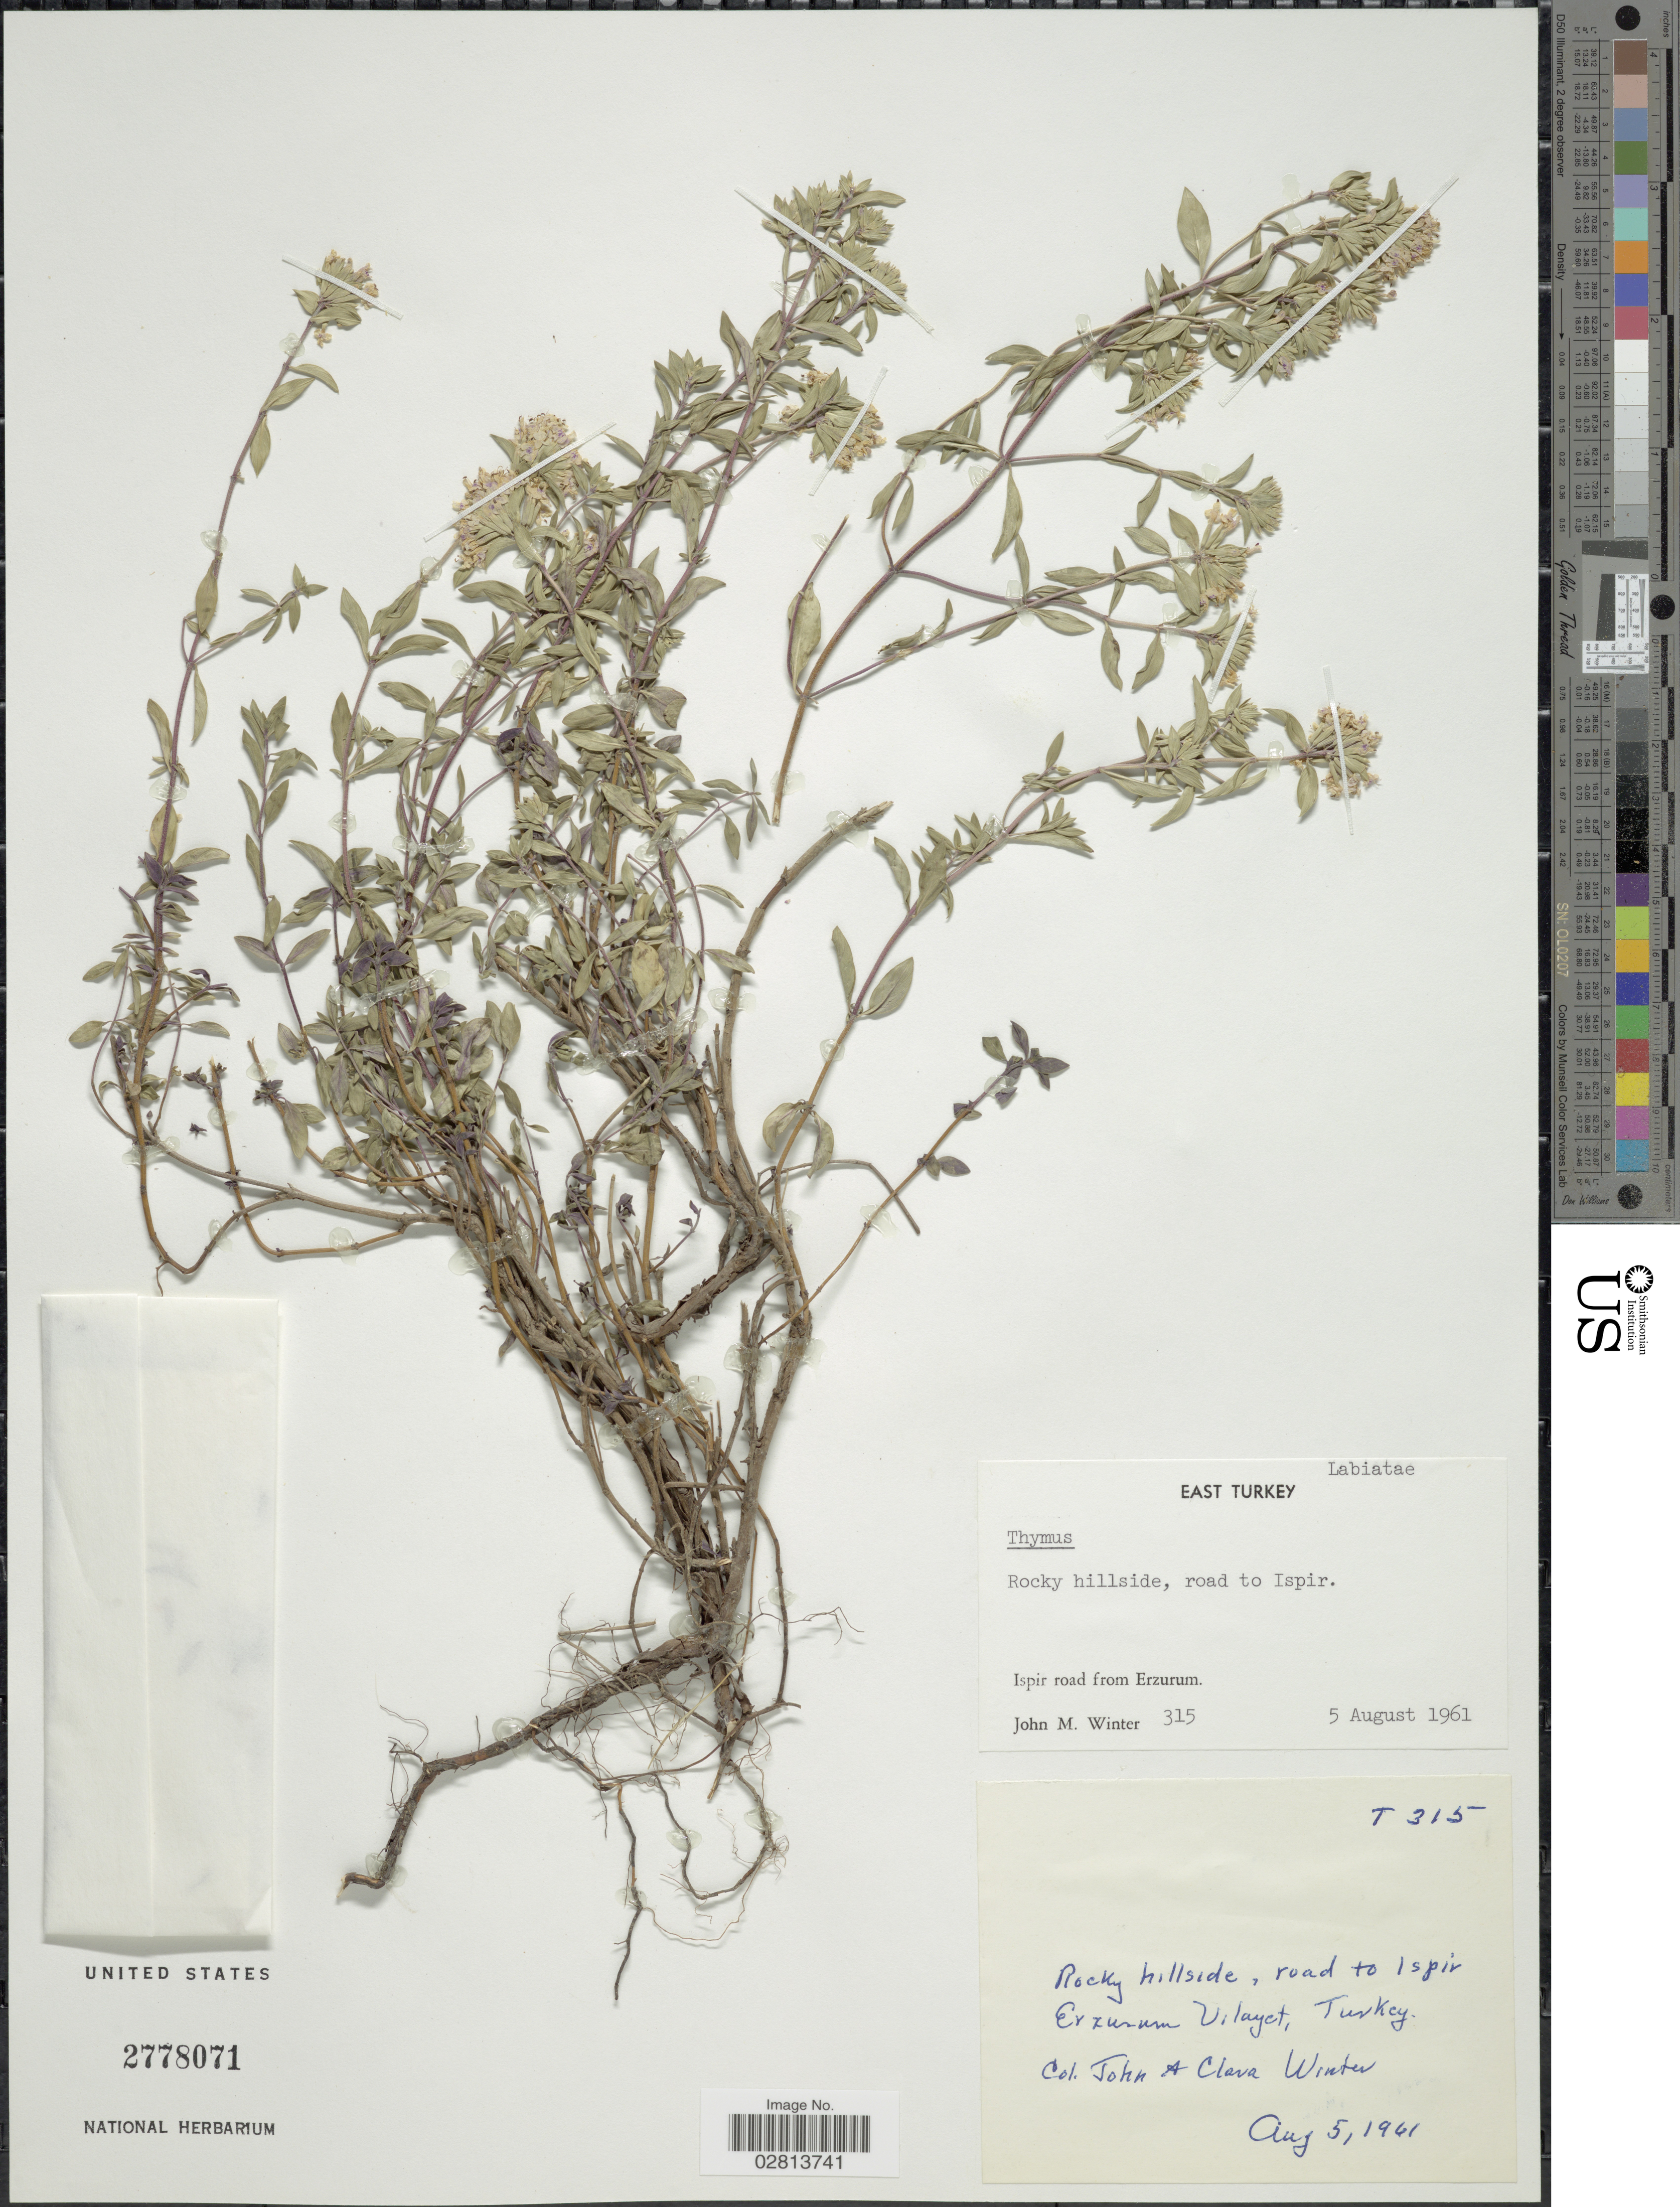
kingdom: Plantae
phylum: Tracheophyta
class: Magnoliopsida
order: Lamiales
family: Lamiaceae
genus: Thymus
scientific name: Thymus sp.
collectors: J. M. Winter & C. Winter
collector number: T315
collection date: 1961-08-05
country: Turkey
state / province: Erzurum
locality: East Turkey. Rocky hillside, road to Ispir. Ispir road from Erzurum Vilayet.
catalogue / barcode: US 2778071